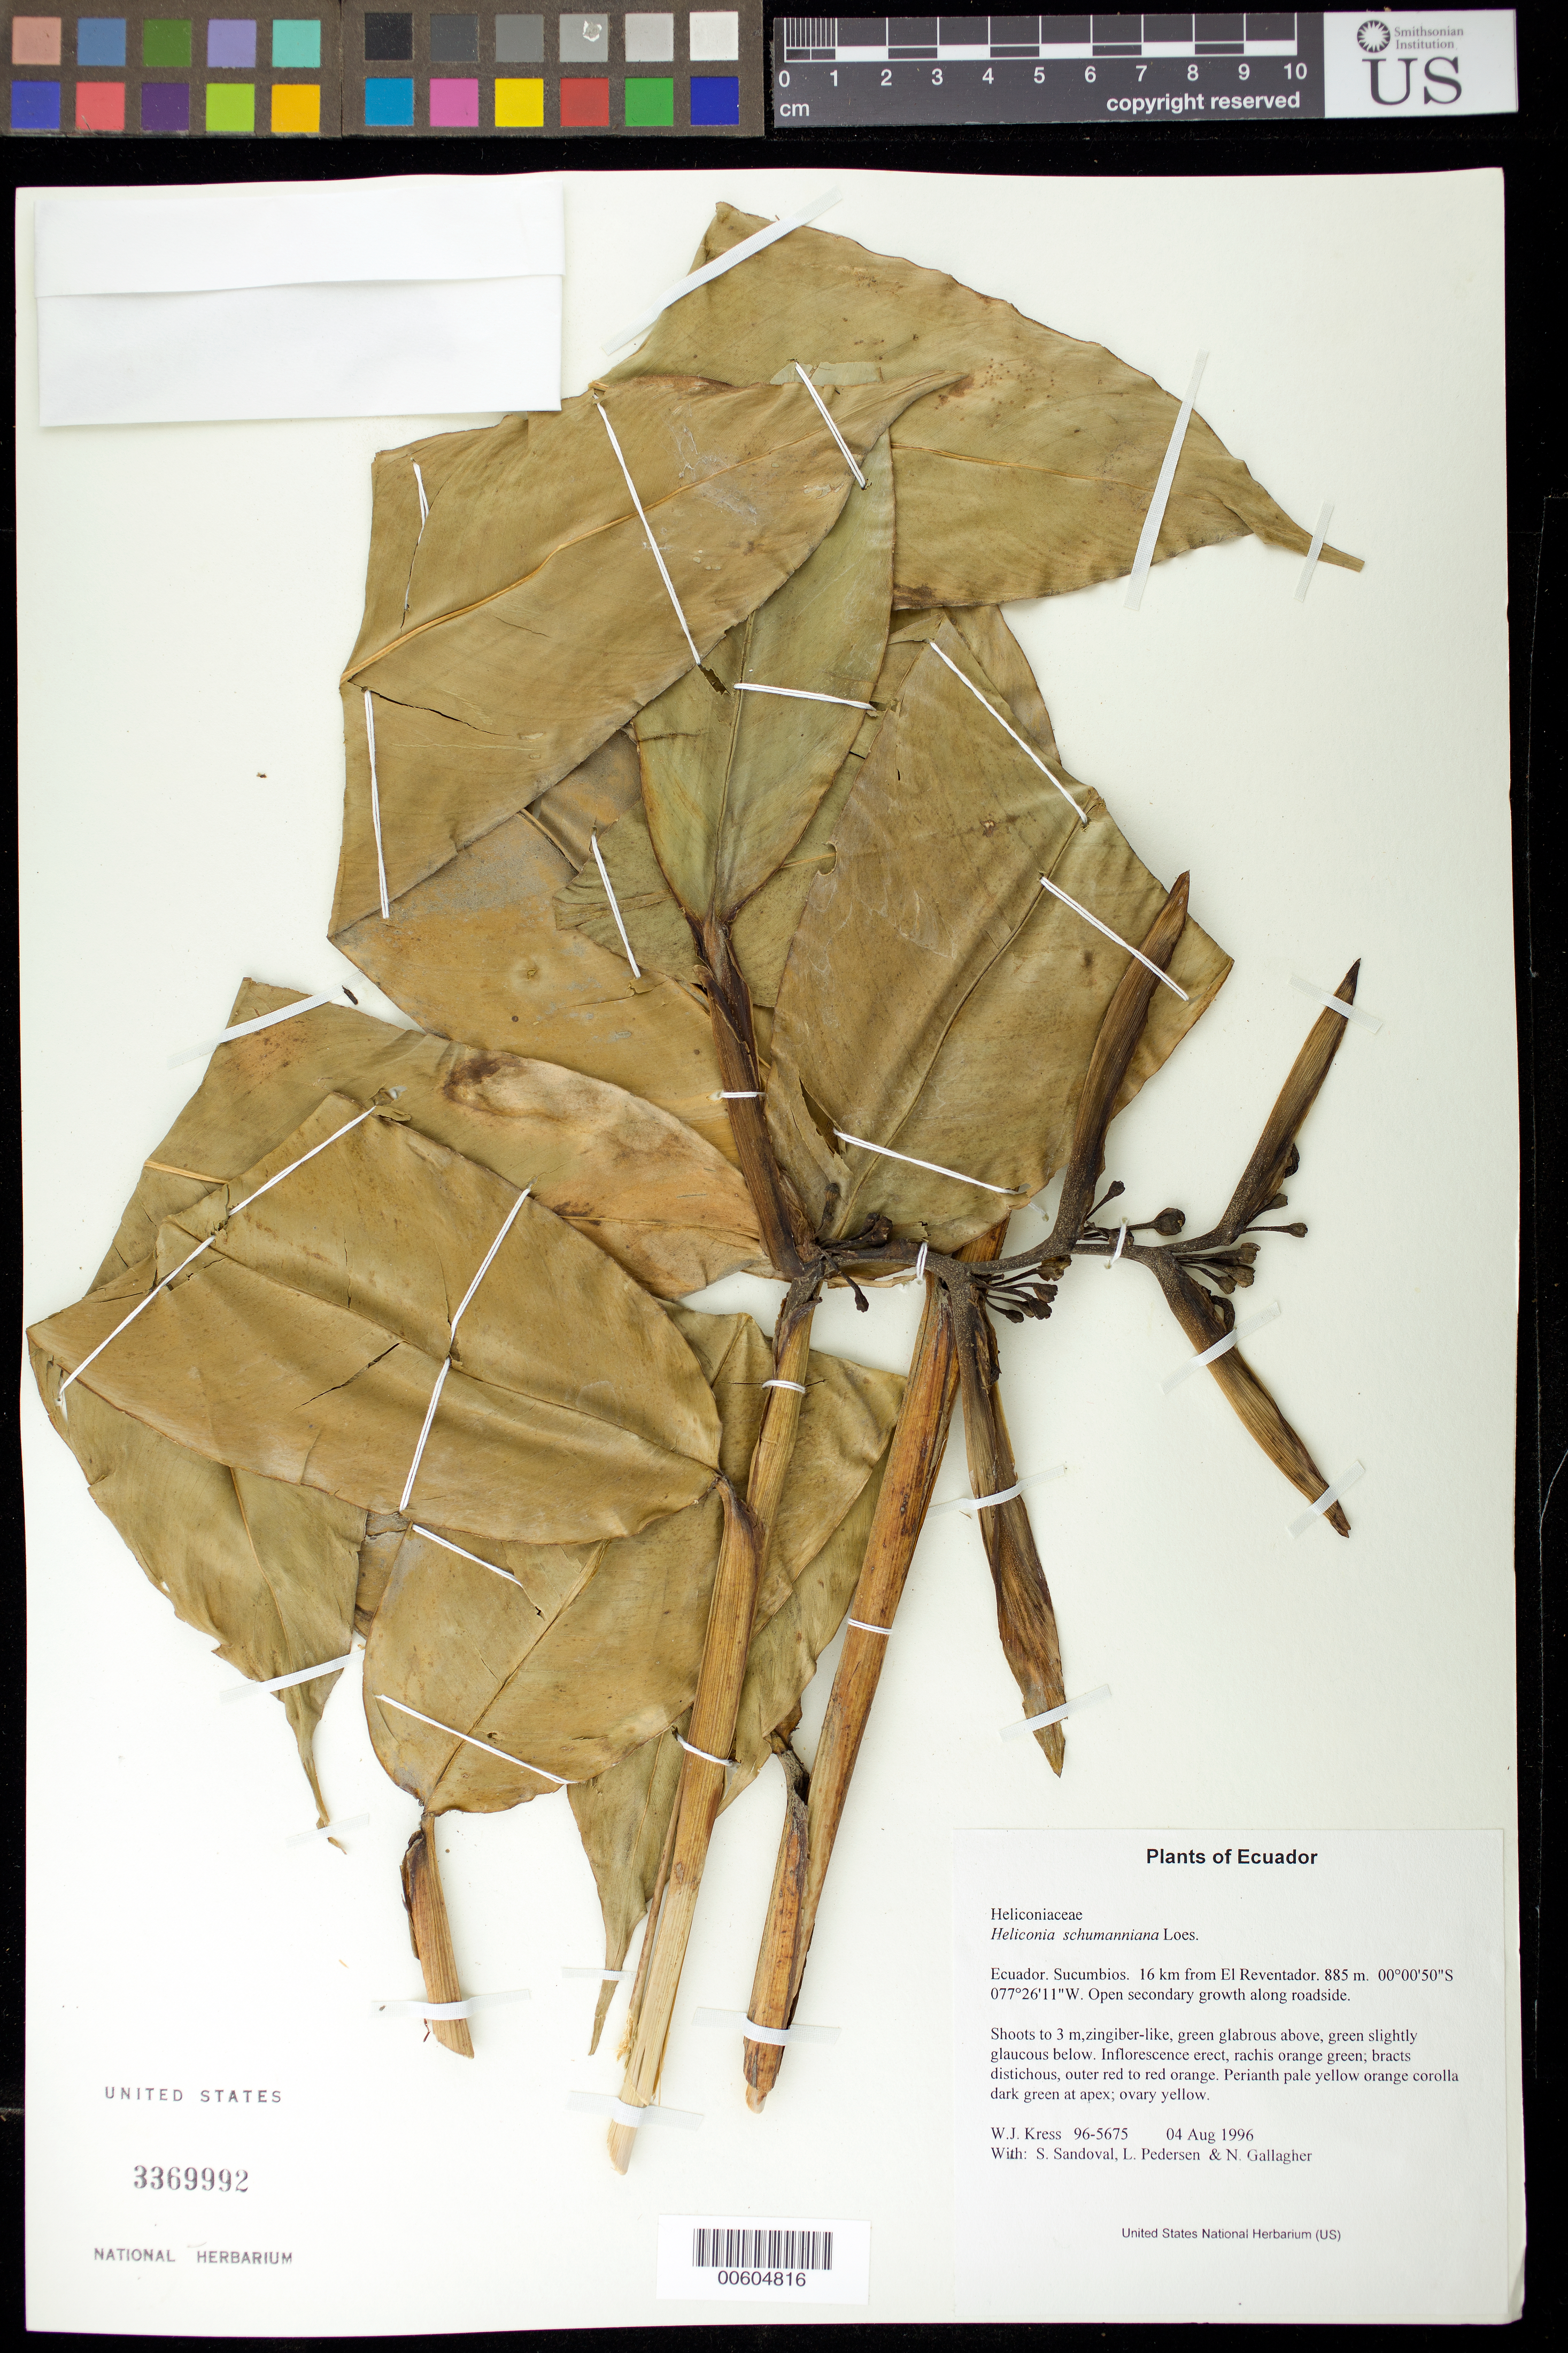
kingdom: Plantae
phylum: Tracheophyta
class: Liliopsida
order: Zingiberales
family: Heliconiaceae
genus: Heliconia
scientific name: Heliconia schumanniana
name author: Loes.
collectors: W. J. Kress, S. Sandoval, L. Pedersen & N. L. Gallagher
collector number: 96-5675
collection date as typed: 04 Aug 1996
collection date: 1996-08-04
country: Ecuador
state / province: Sucumbios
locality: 16 km from El Reventador.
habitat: Open secondary growth along roadside.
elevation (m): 885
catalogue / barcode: US 3369992